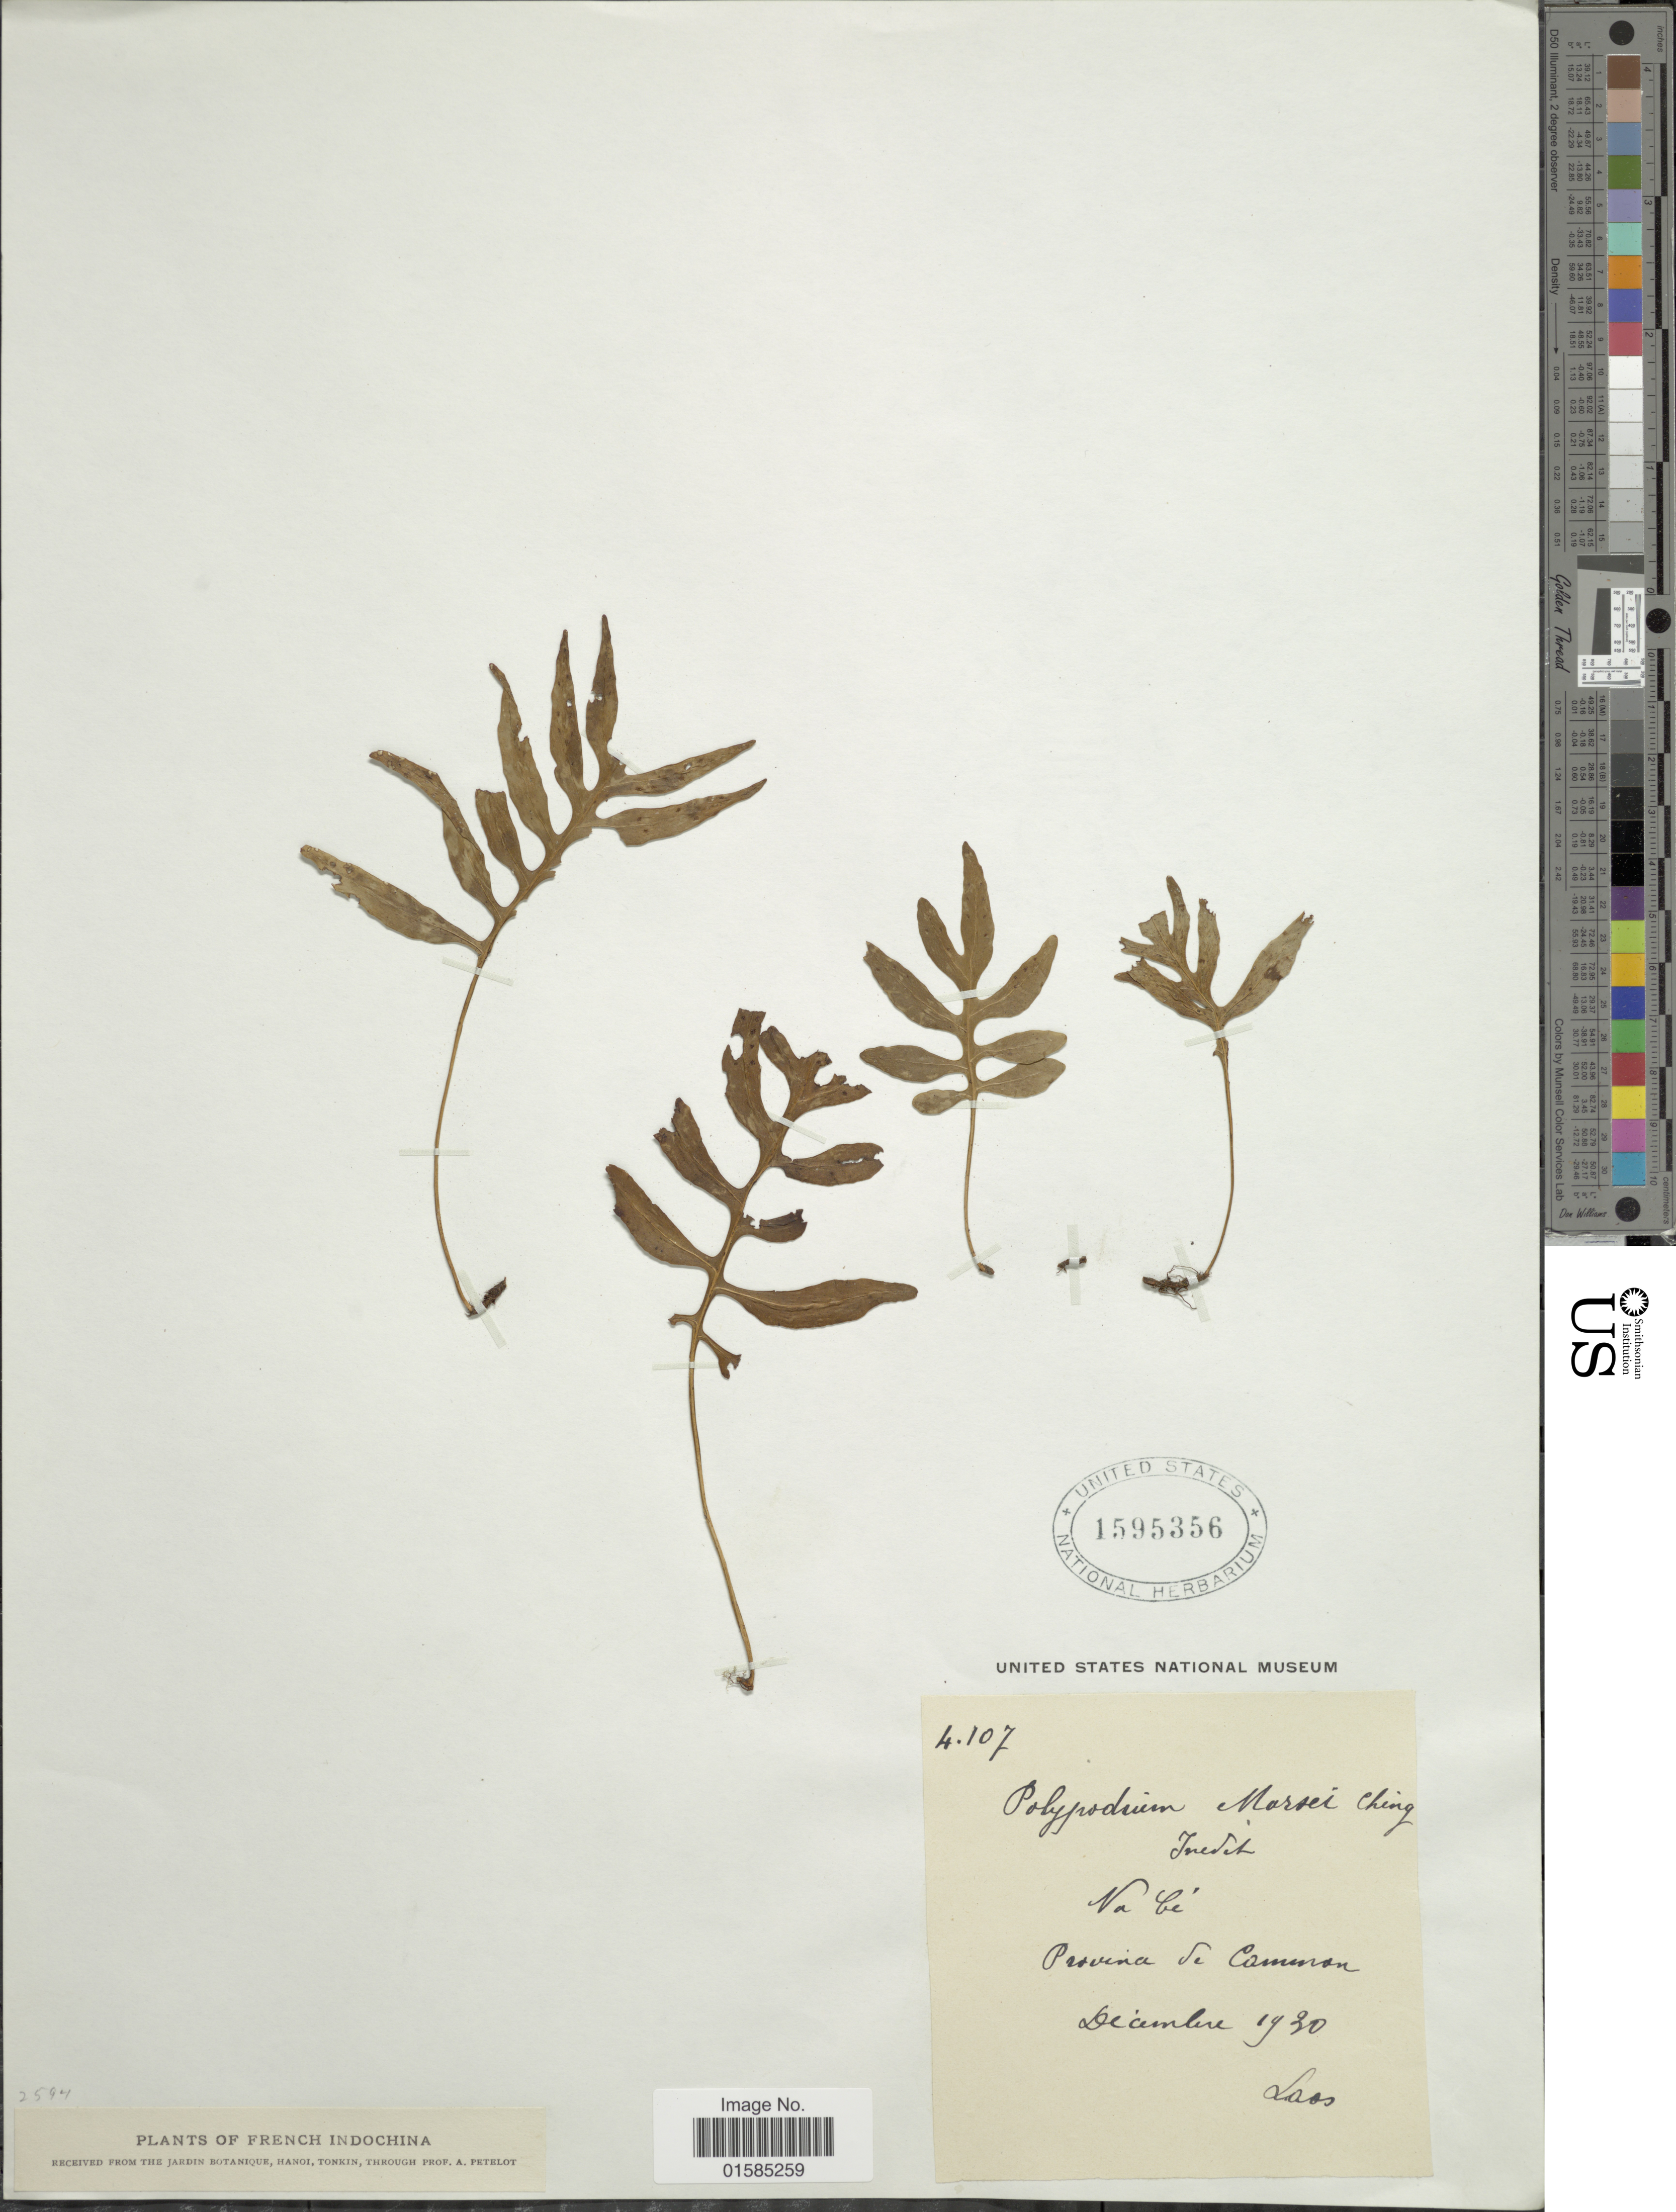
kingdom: Plantae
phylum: Tracheophyta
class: Polypodiopsida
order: Polypodiales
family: Polypodiaceae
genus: Leptochilus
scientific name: Leptochilus ellipticus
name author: (Thunb.) Noot.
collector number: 4107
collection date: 1930-12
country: Laos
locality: Na be, Provincia de Common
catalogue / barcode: US 1595356